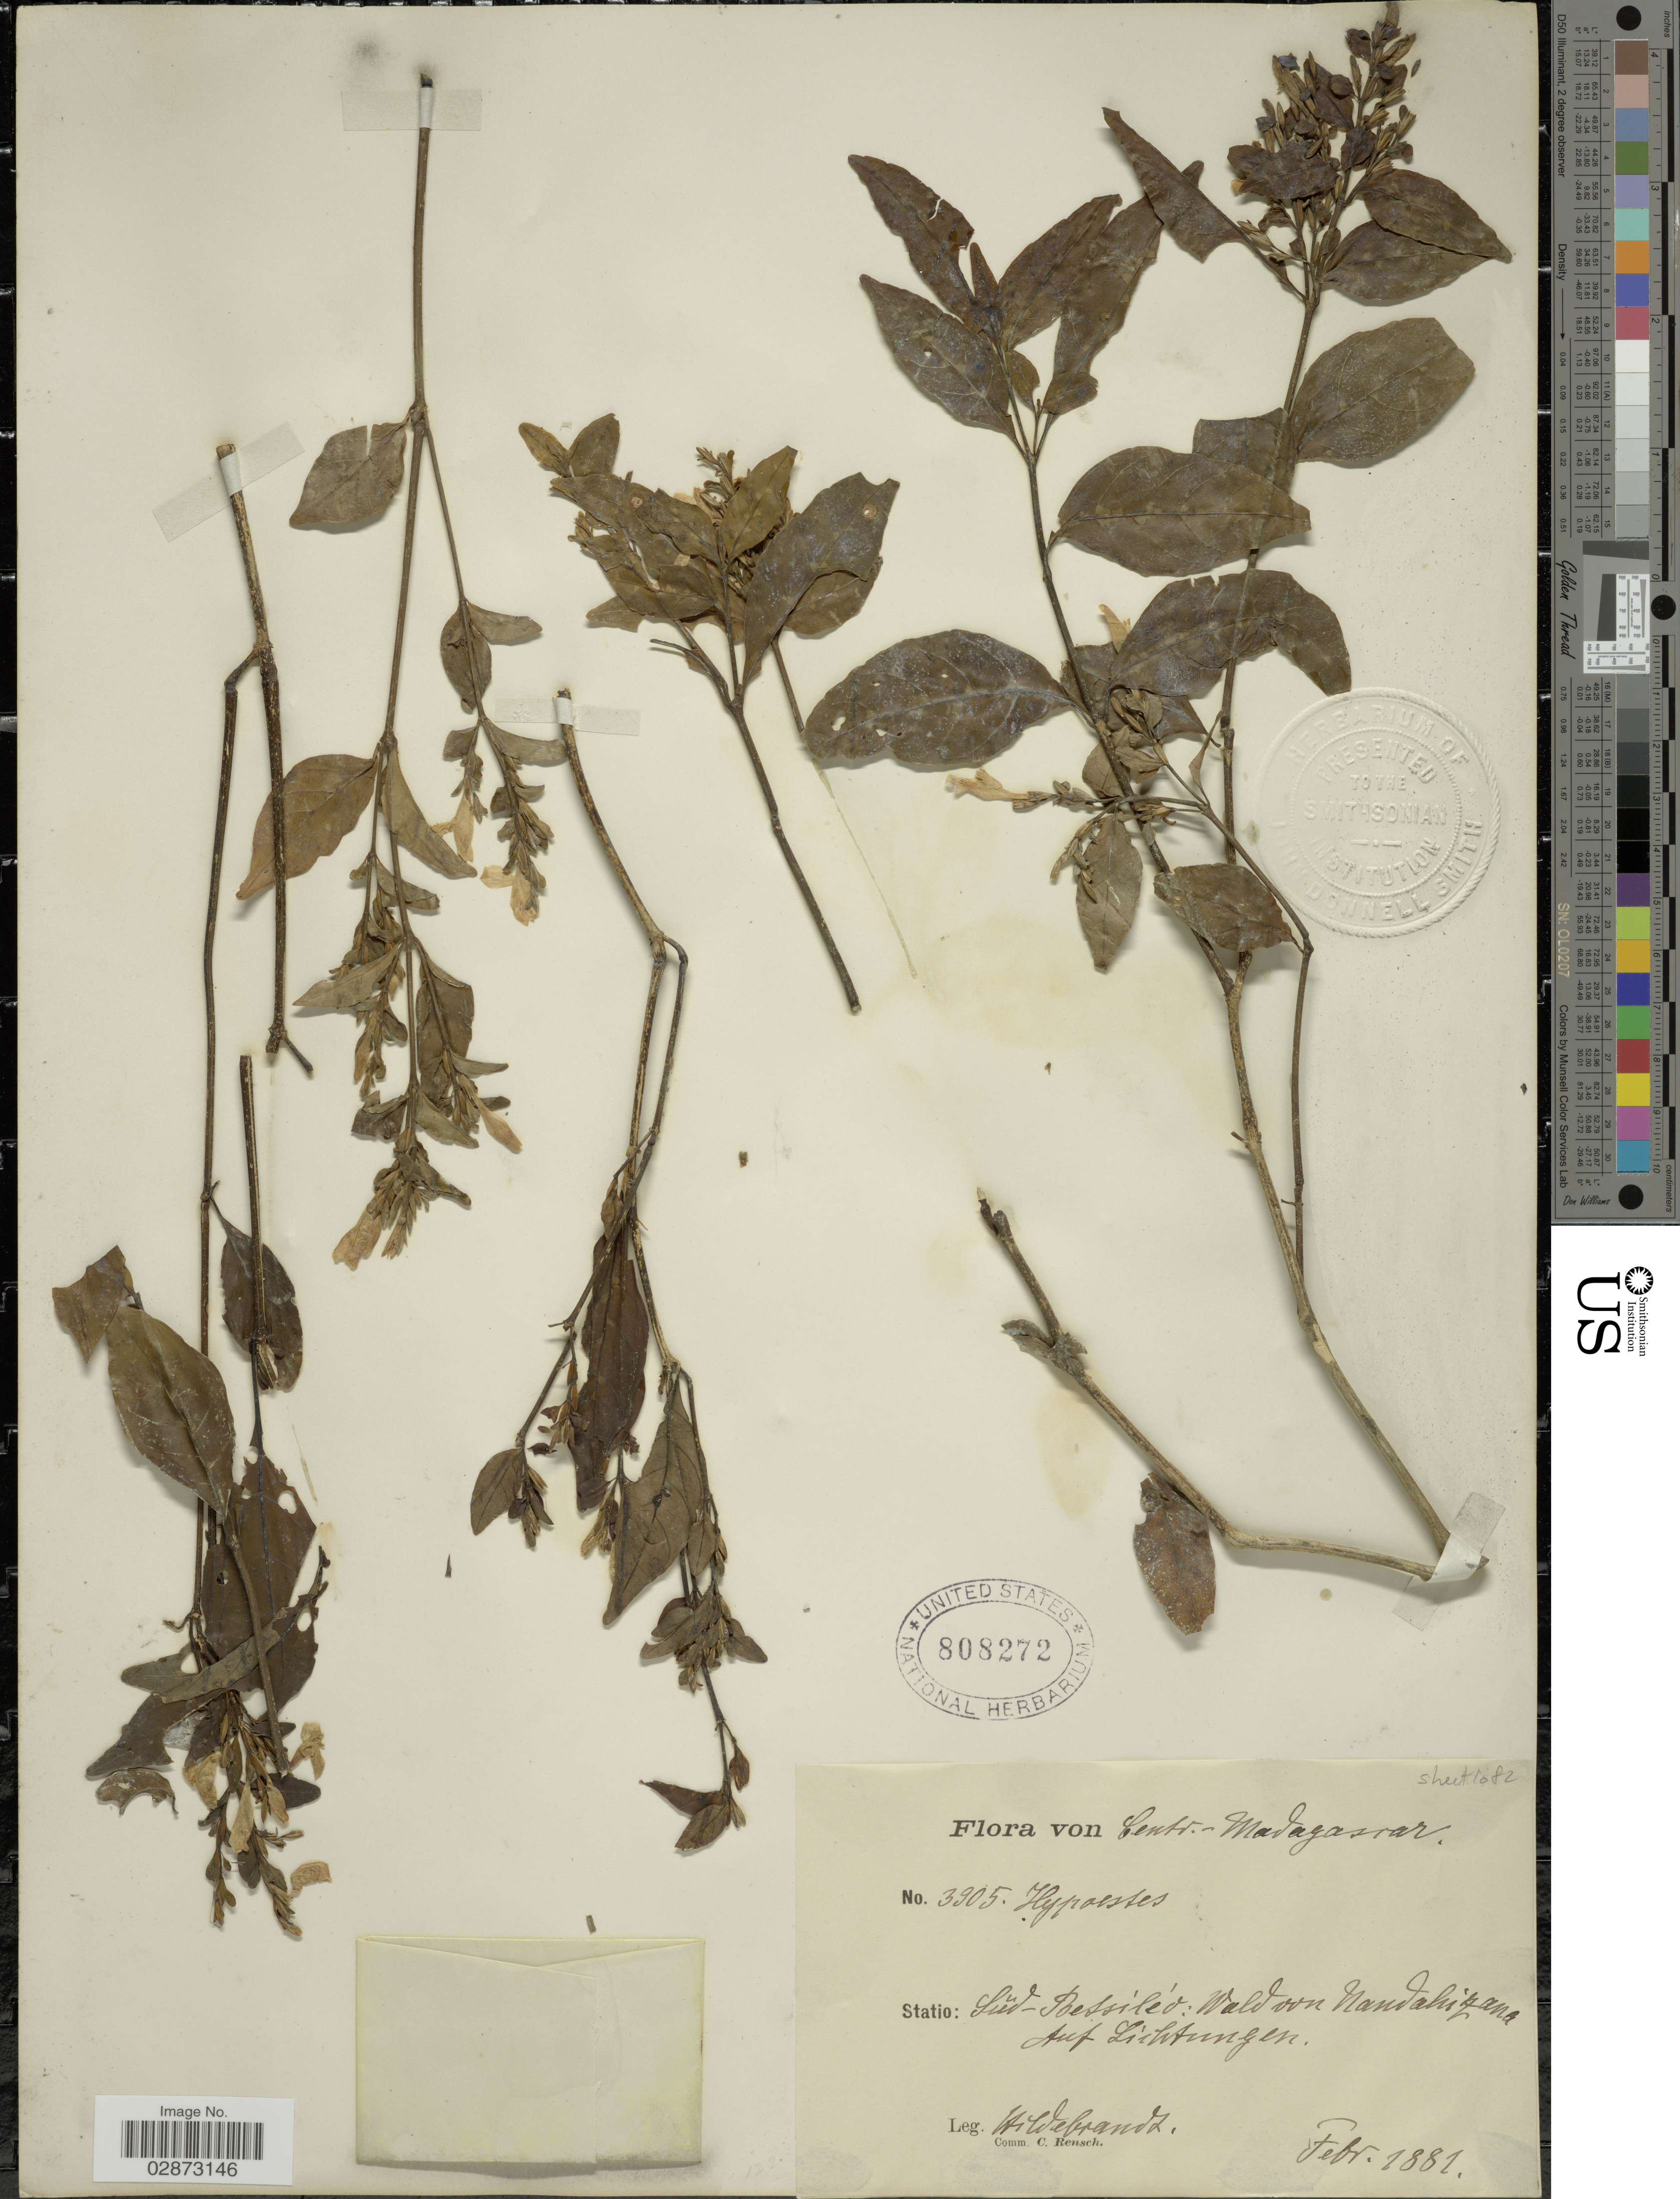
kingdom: Plantae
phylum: Tracheophyta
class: Magnoliopsida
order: Lamiales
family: Acanthaceae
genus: Hypoestes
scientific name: Hypoestes sp.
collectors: J. Hildebrandt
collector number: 3905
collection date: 1881-02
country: Madagascar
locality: Centr.-Madagascar. Statio: Süd-Betsiléo: Wald von Nandahizana. Auf Lichtungen.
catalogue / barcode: US 808272